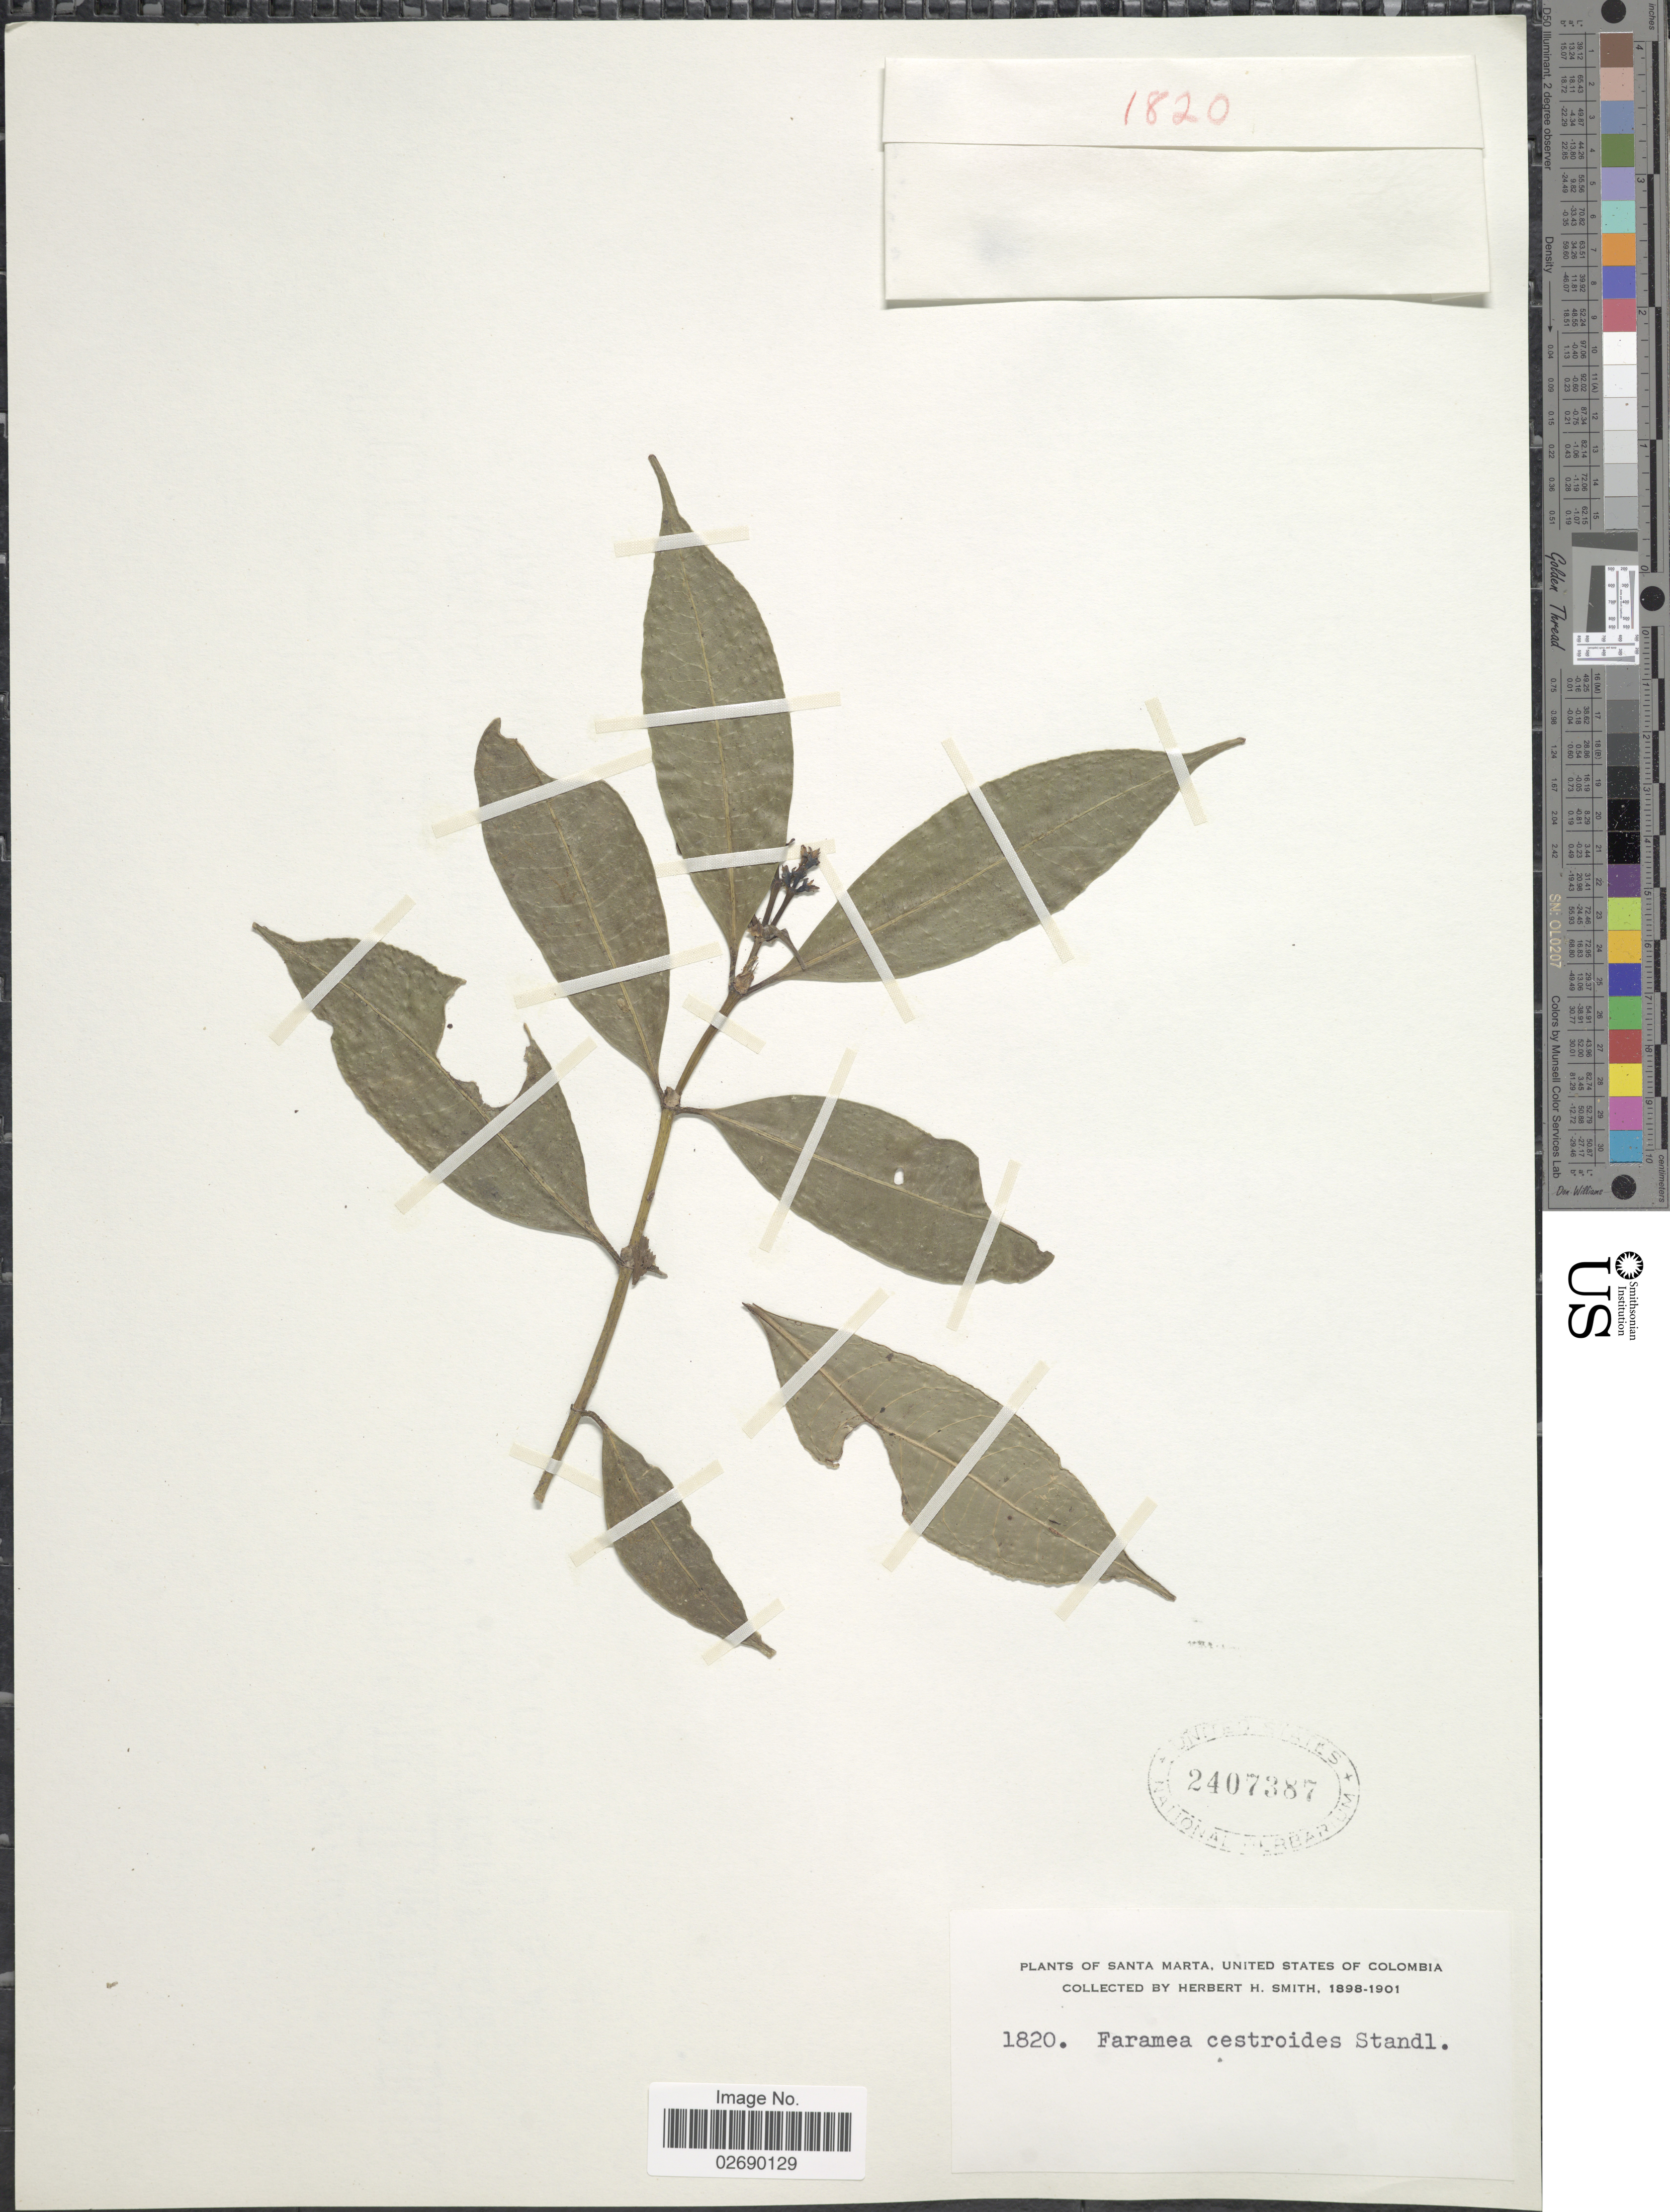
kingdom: Plantae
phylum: Tracheophyta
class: Magnoliopsida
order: Gentianales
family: Rubiaceae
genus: Faramea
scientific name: Faramea cestroides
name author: Standl.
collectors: Herbert H. Smith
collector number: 1820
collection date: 1898/1901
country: Colombia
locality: Santa Marta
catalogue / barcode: US 2407387